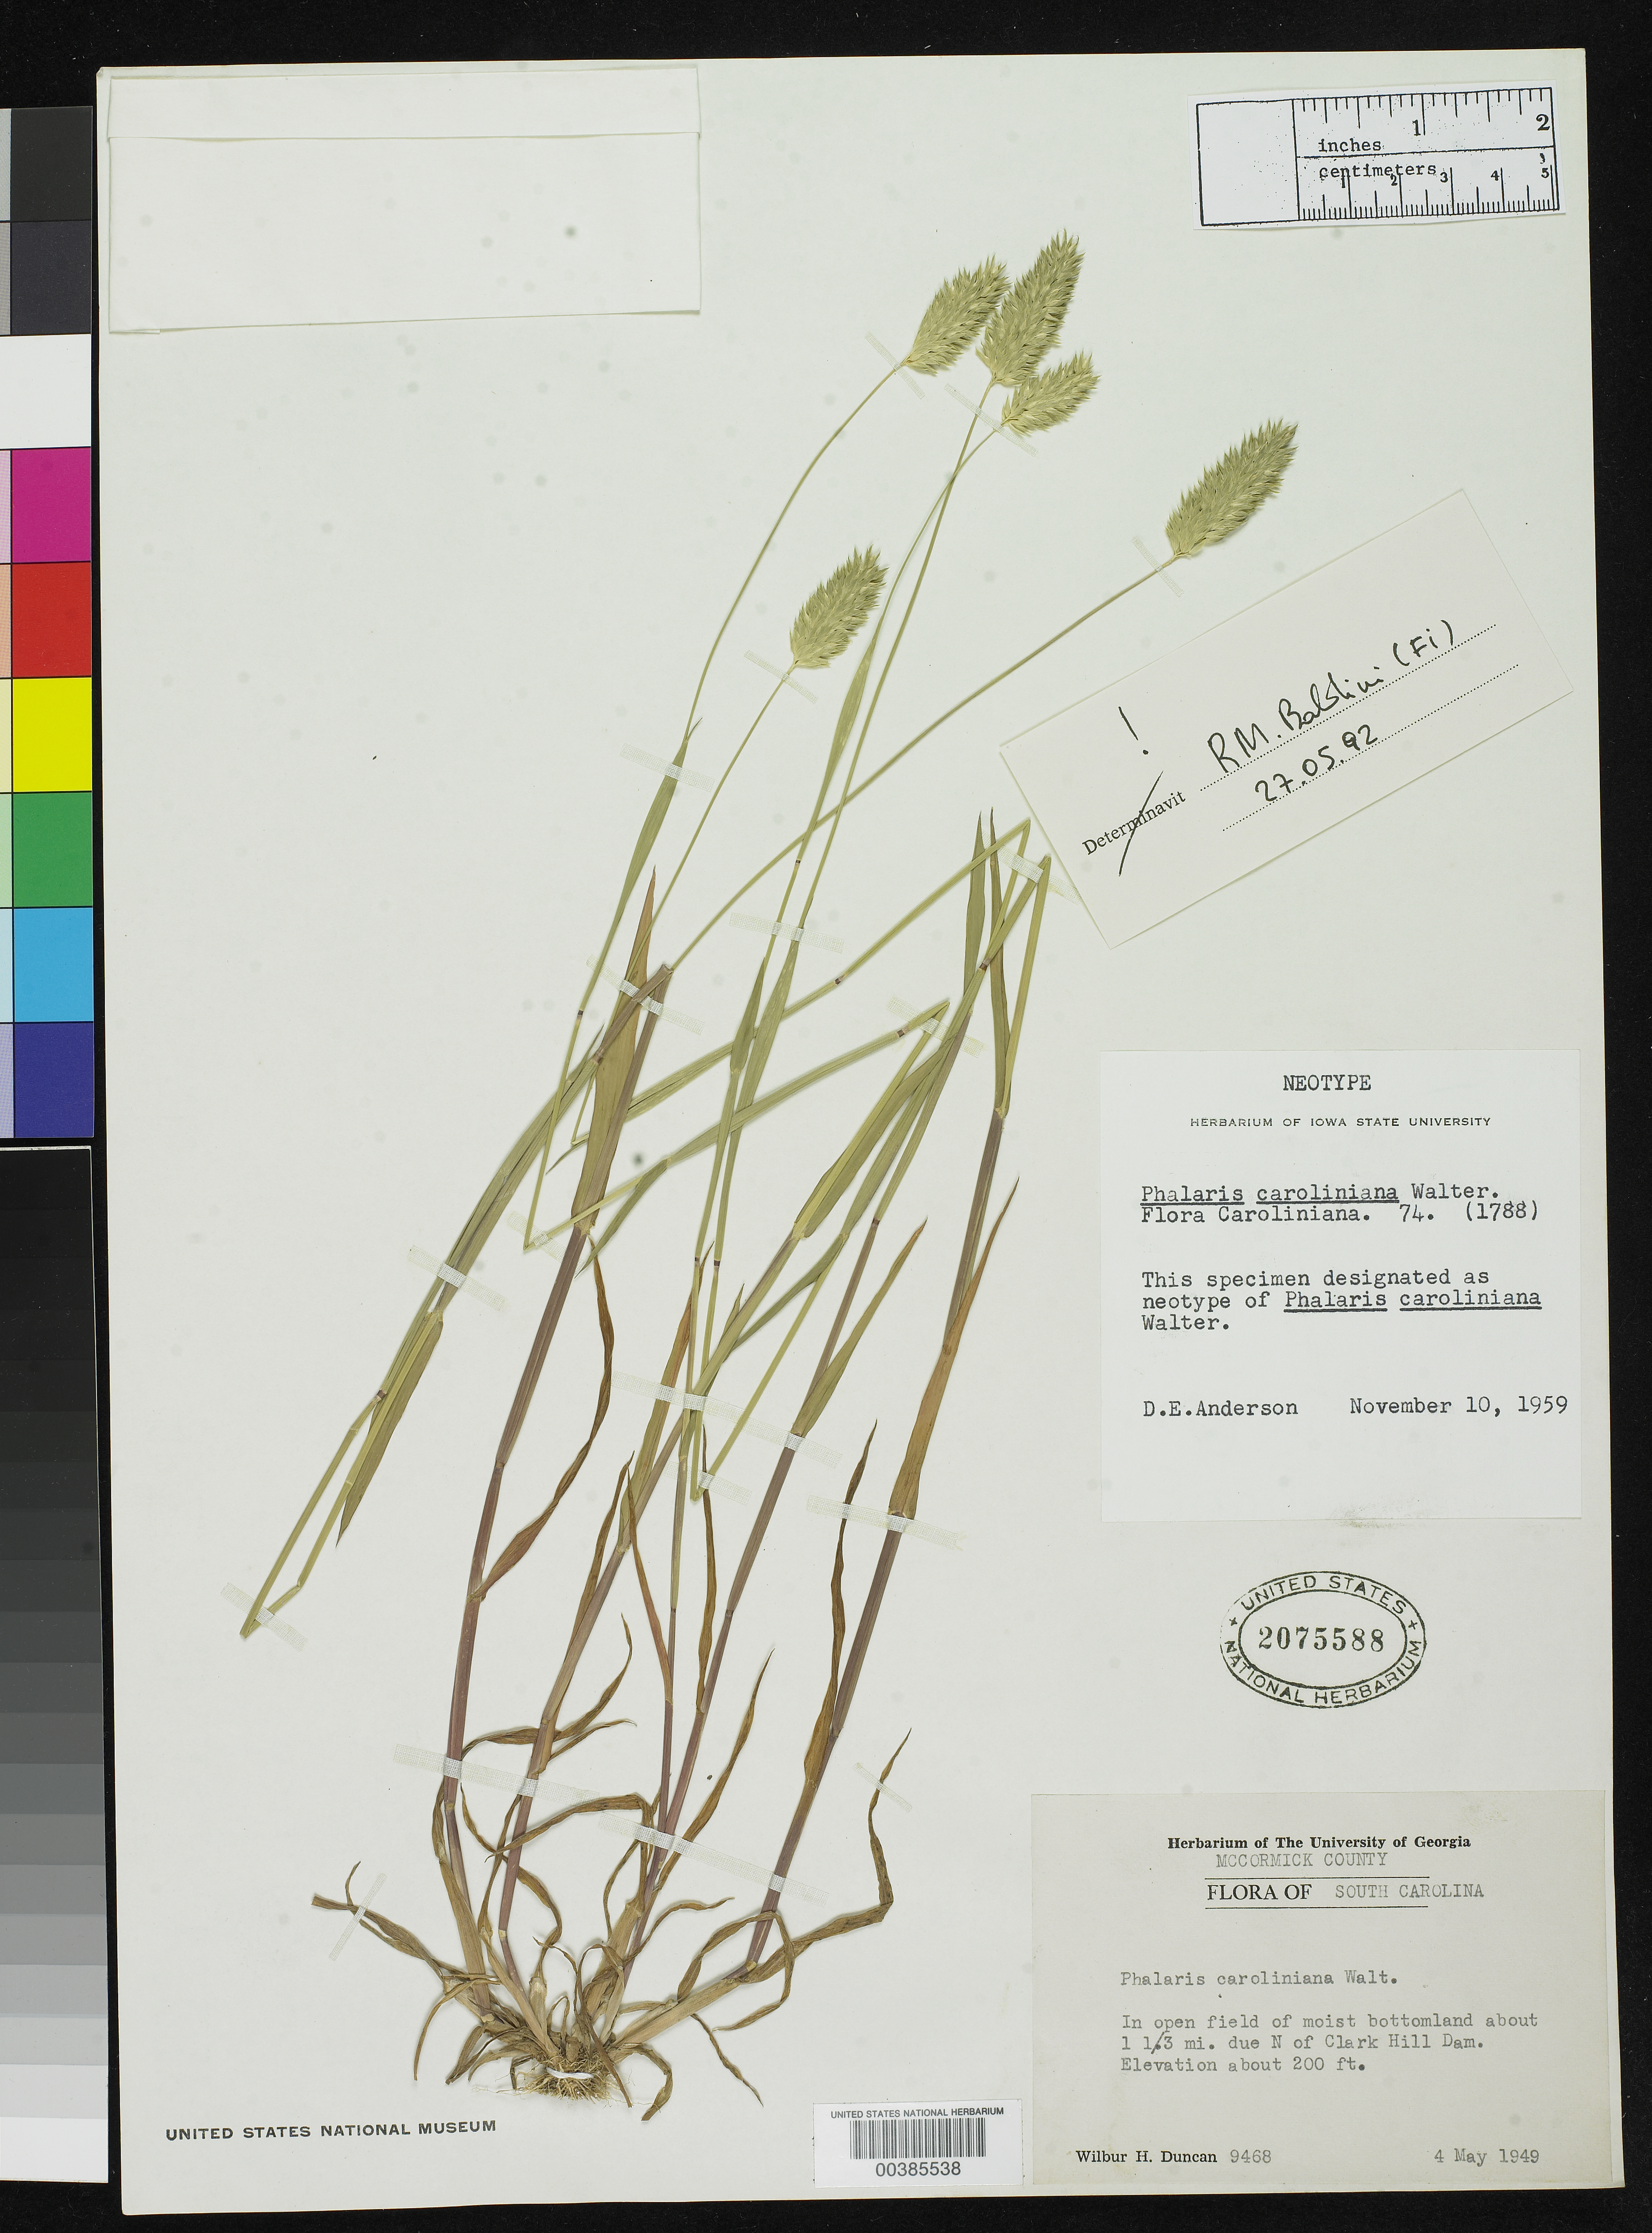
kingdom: Plantae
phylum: Tracheophyta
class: Liliopsida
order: Poales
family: Poaceae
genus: Phalaris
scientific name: Phalaris caroliniana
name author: Walter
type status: Neotype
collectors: W. H. Duncan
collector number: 9468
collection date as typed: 04 May 1949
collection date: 1949-05-04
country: United States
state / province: South Carolina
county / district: Mccormick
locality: Ca. 1 1/3 mi due N of Clark Hill Dam.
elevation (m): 200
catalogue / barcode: US 2075588